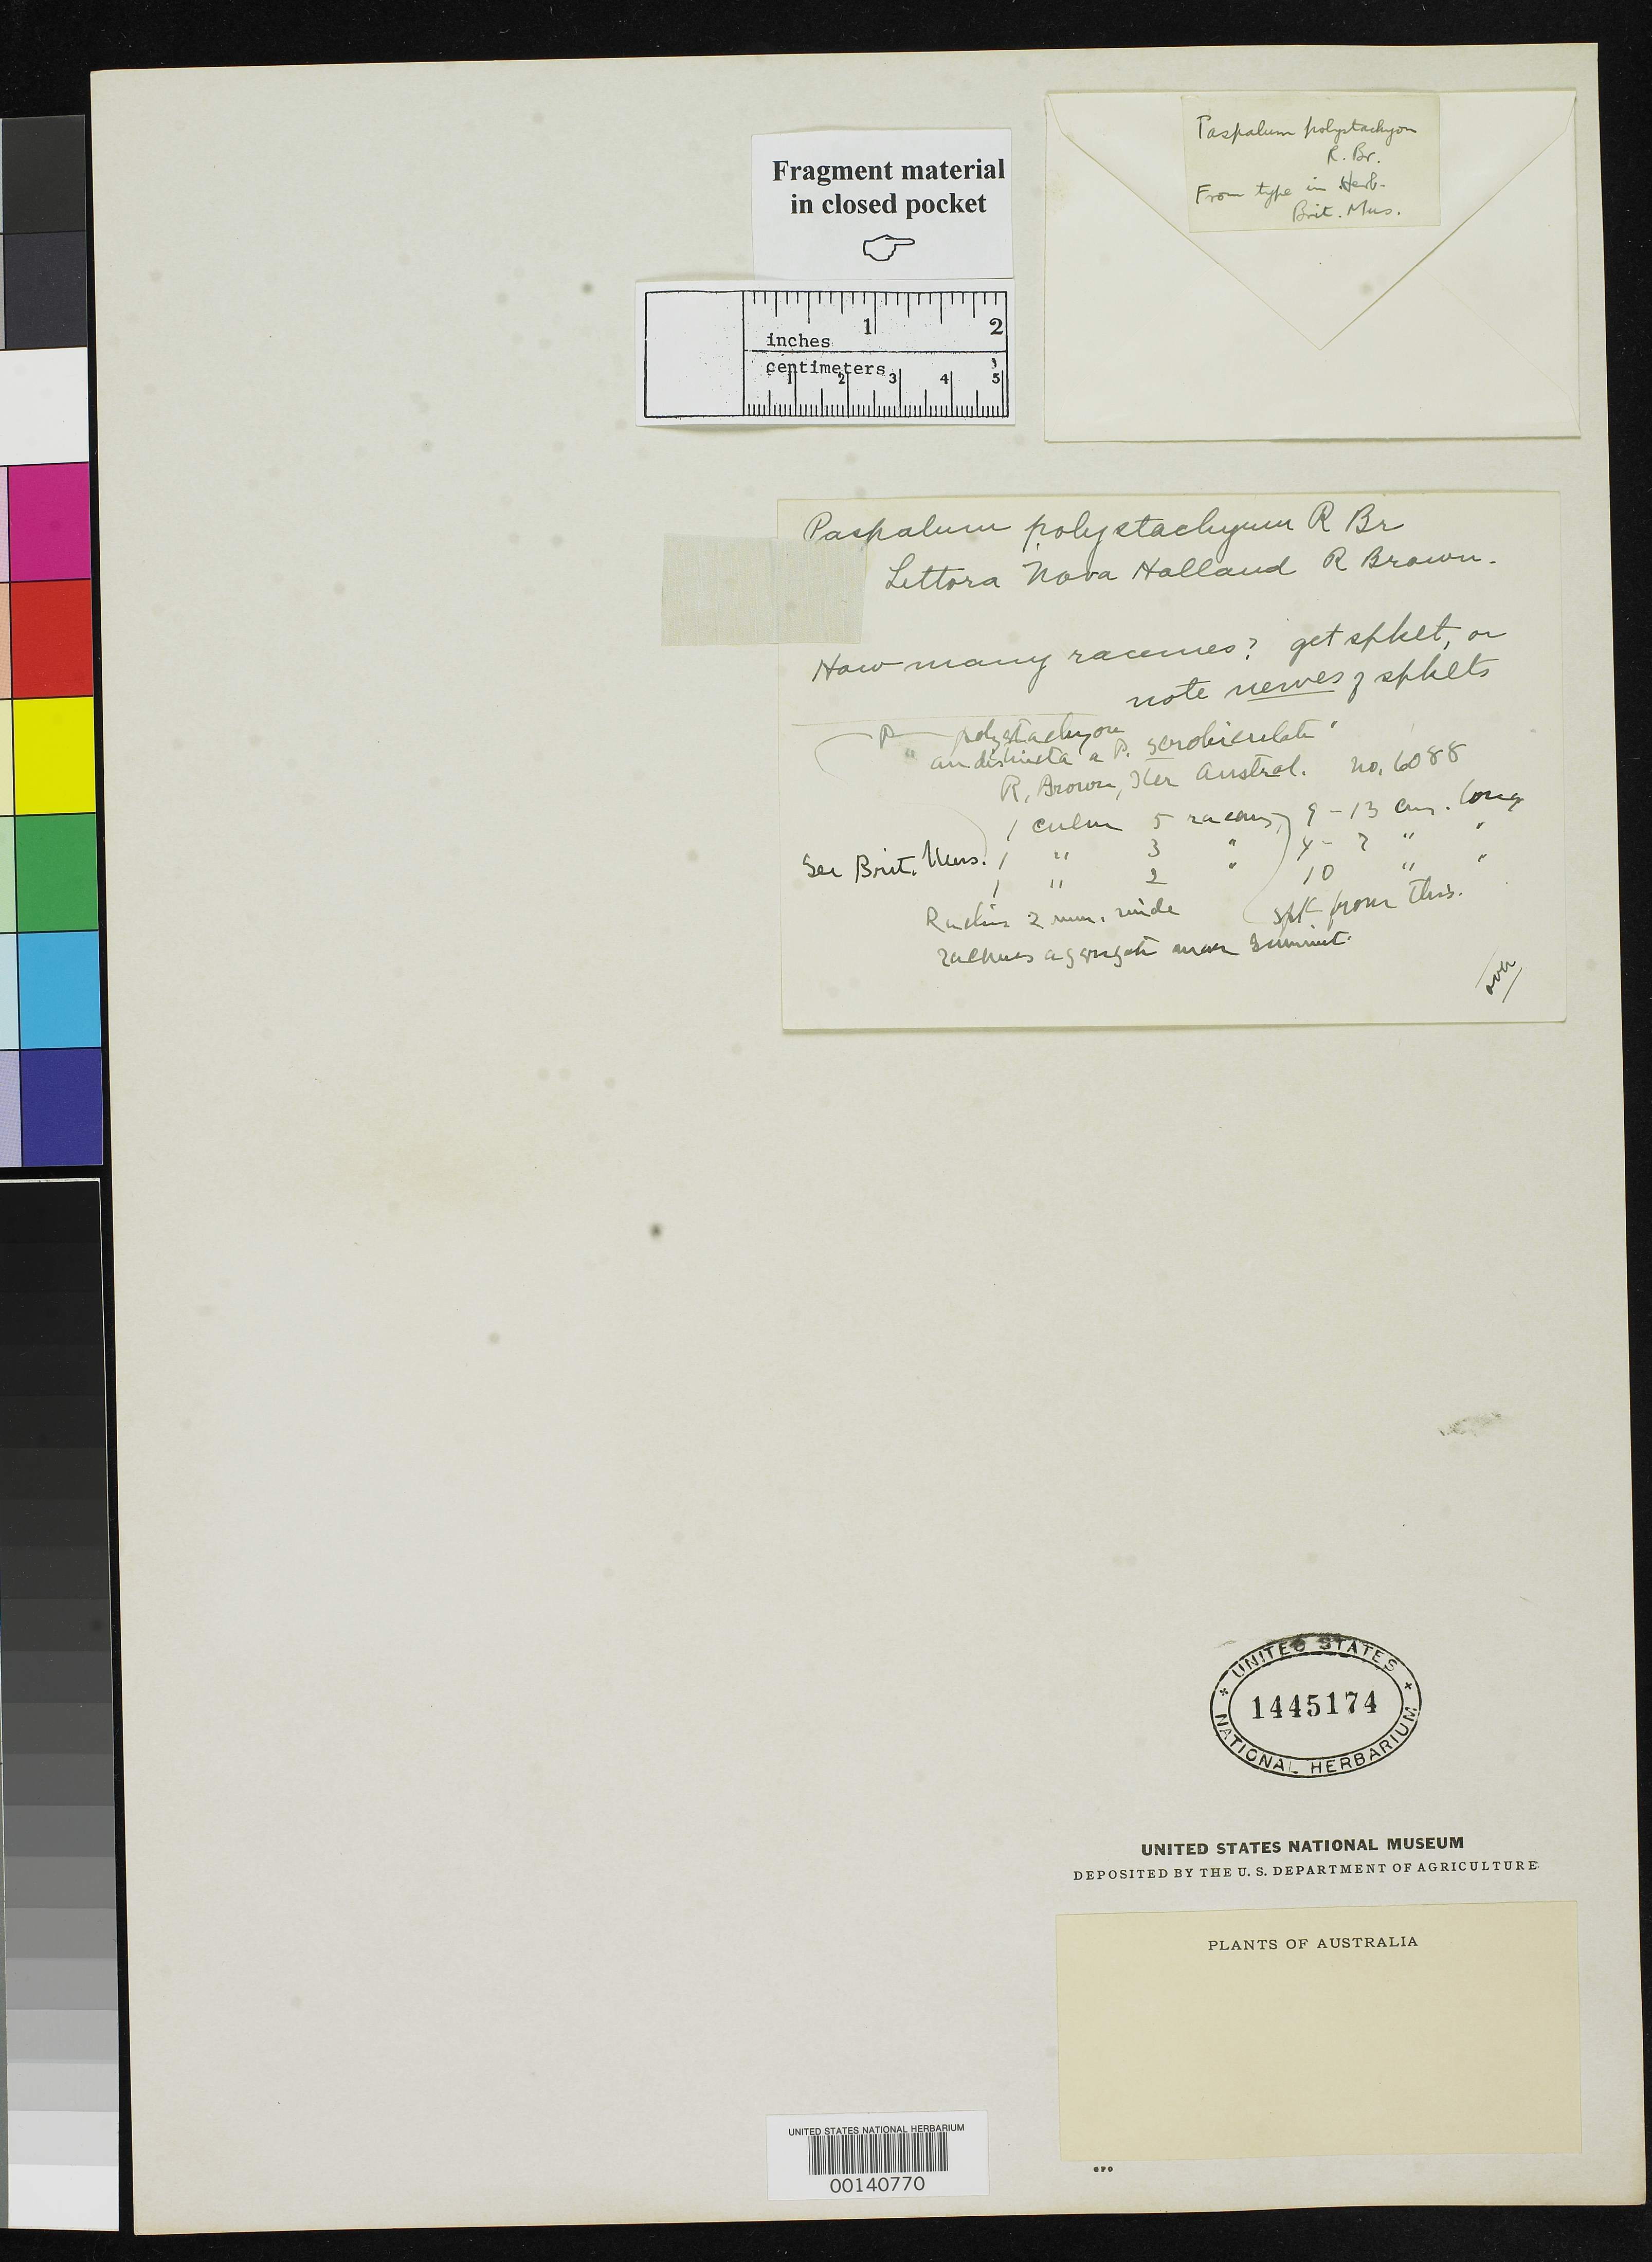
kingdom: Plantae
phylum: Tracheophyta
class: Liliopsida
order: Poales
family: Poaceae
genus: Paspalum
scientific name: Paspalum polystachyum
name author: R. Br.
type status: Type Fragment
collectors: W. T. Aiton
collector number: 6088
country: Australia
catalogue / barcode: US 1445174